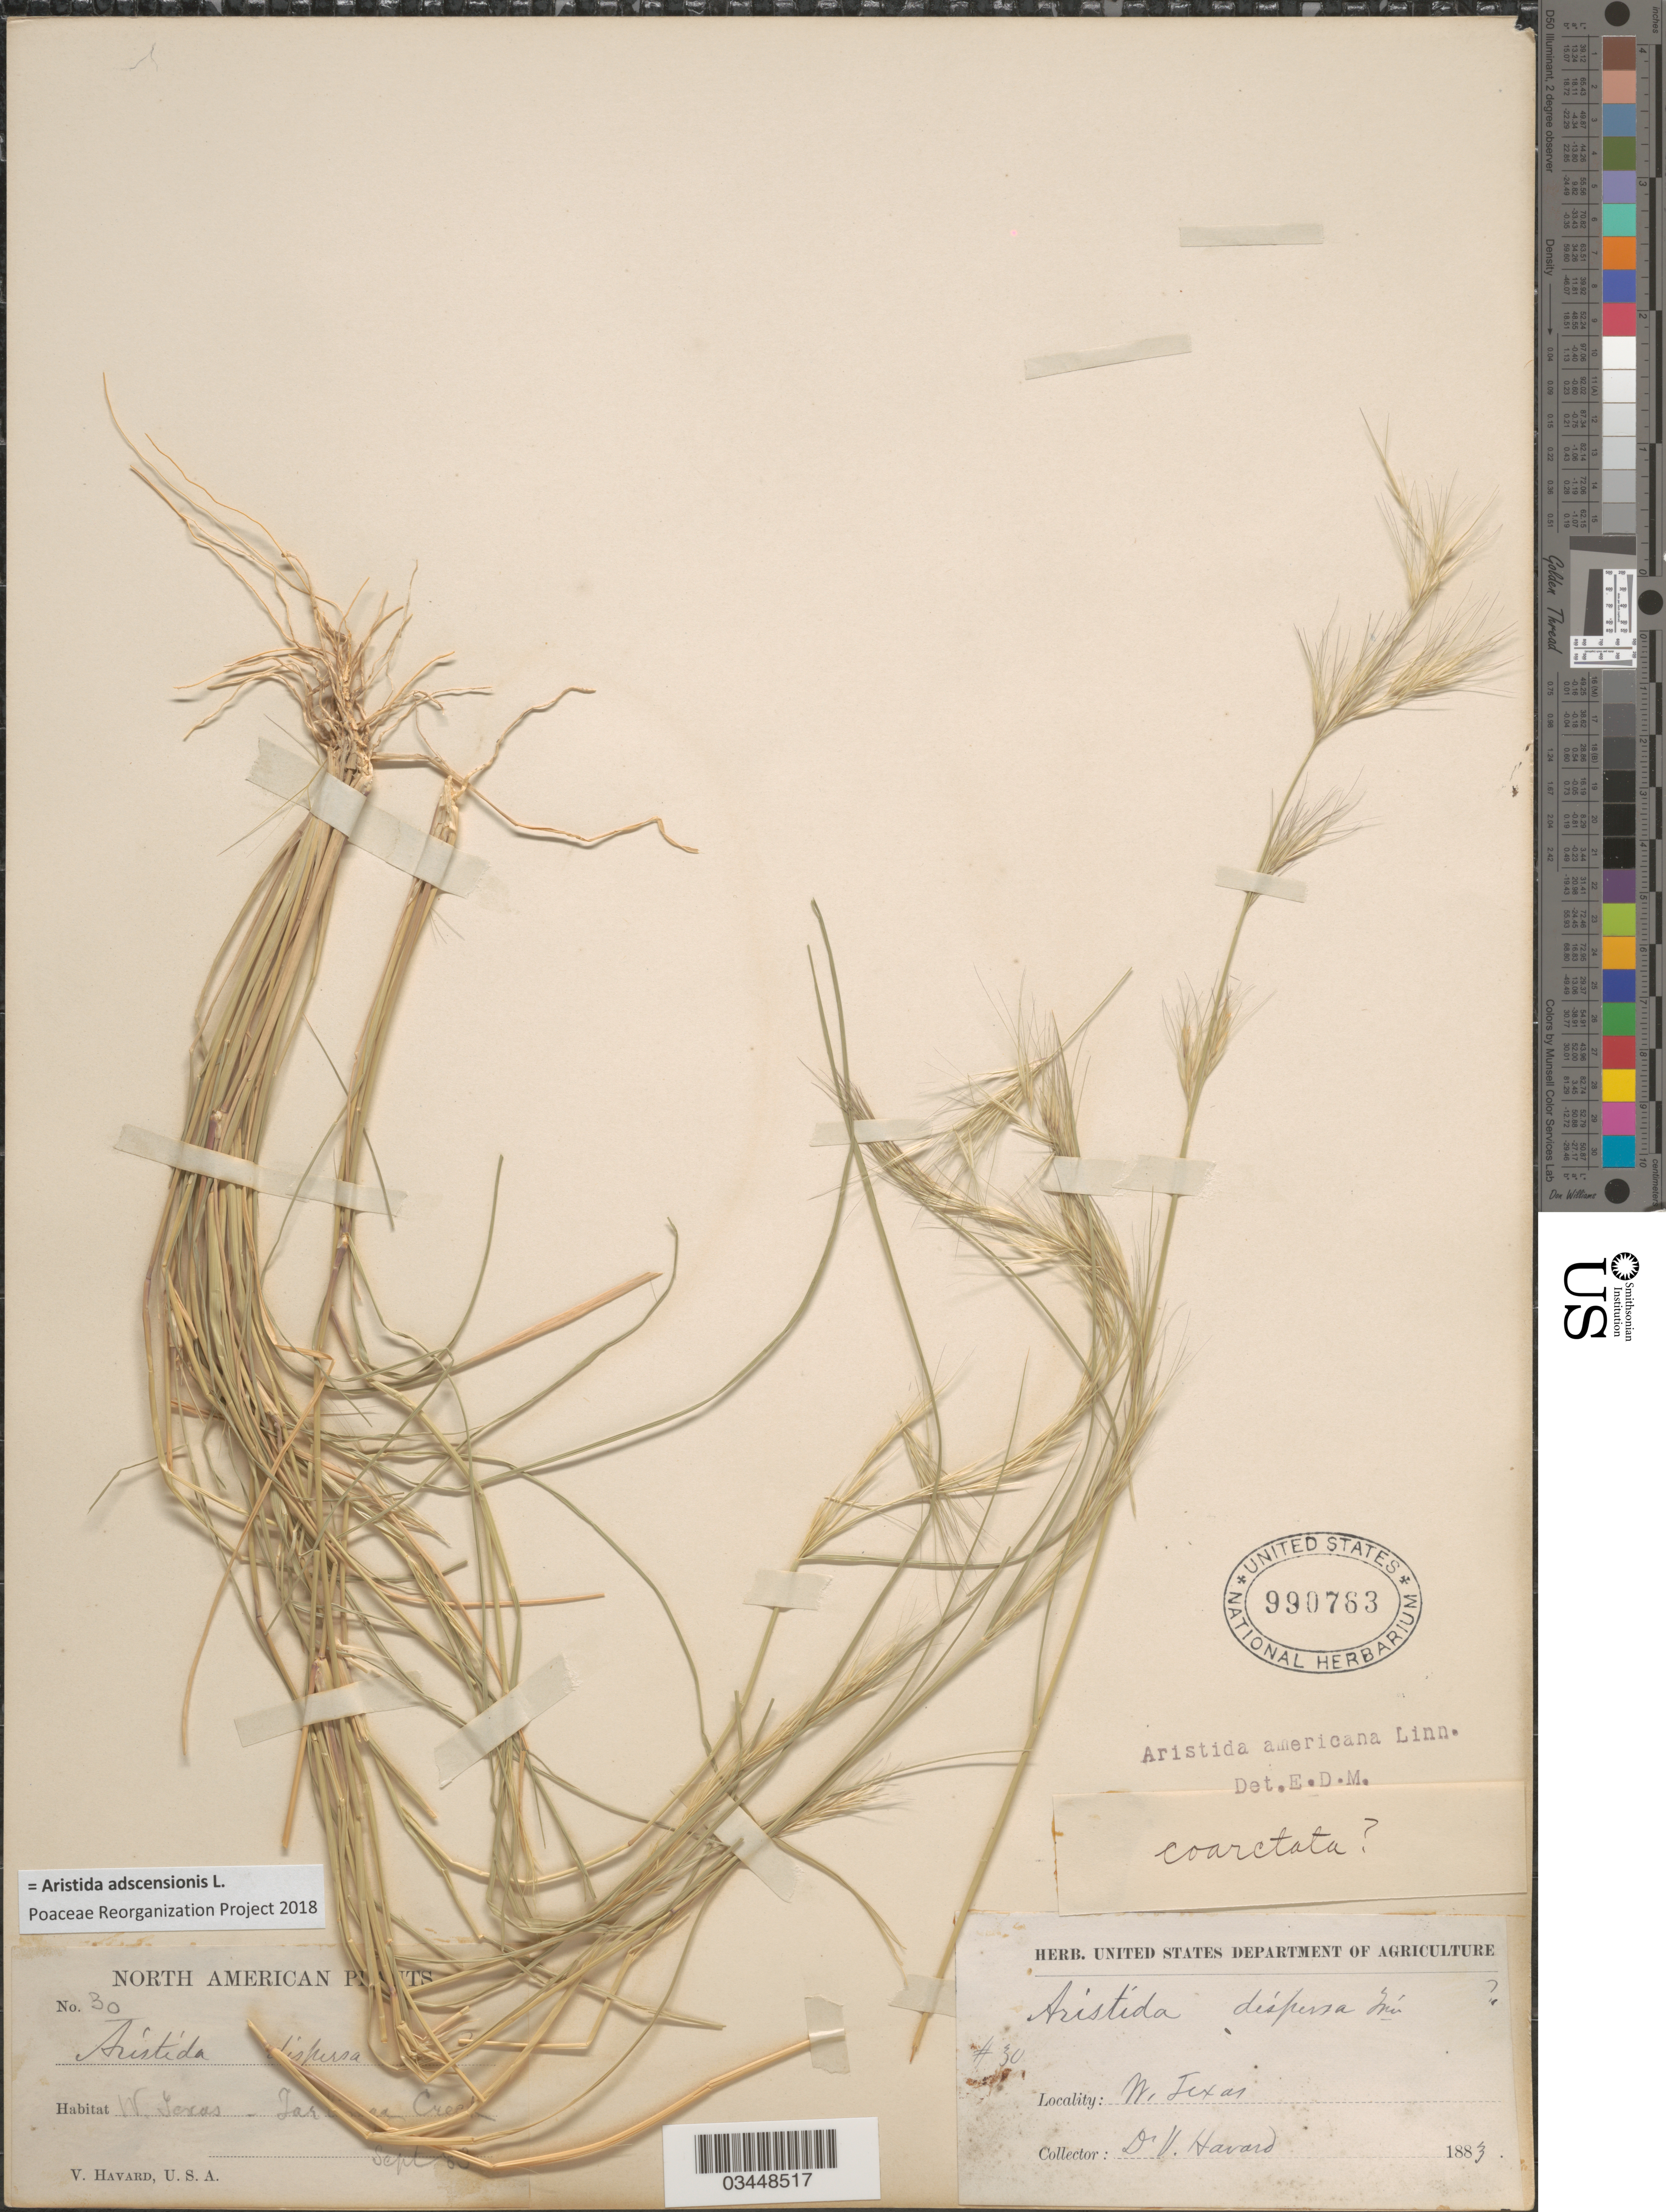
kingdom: Plantae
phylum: Tracheophyta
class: Liliopsida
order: Poales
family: Poaceae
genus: Aristida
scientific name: Aristida adscensionis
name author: L.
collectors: V. Havard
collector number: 30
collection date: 1883-09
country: United States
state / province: Texas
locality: W. Texas.Terlingua Creek.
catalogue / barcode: US 990763